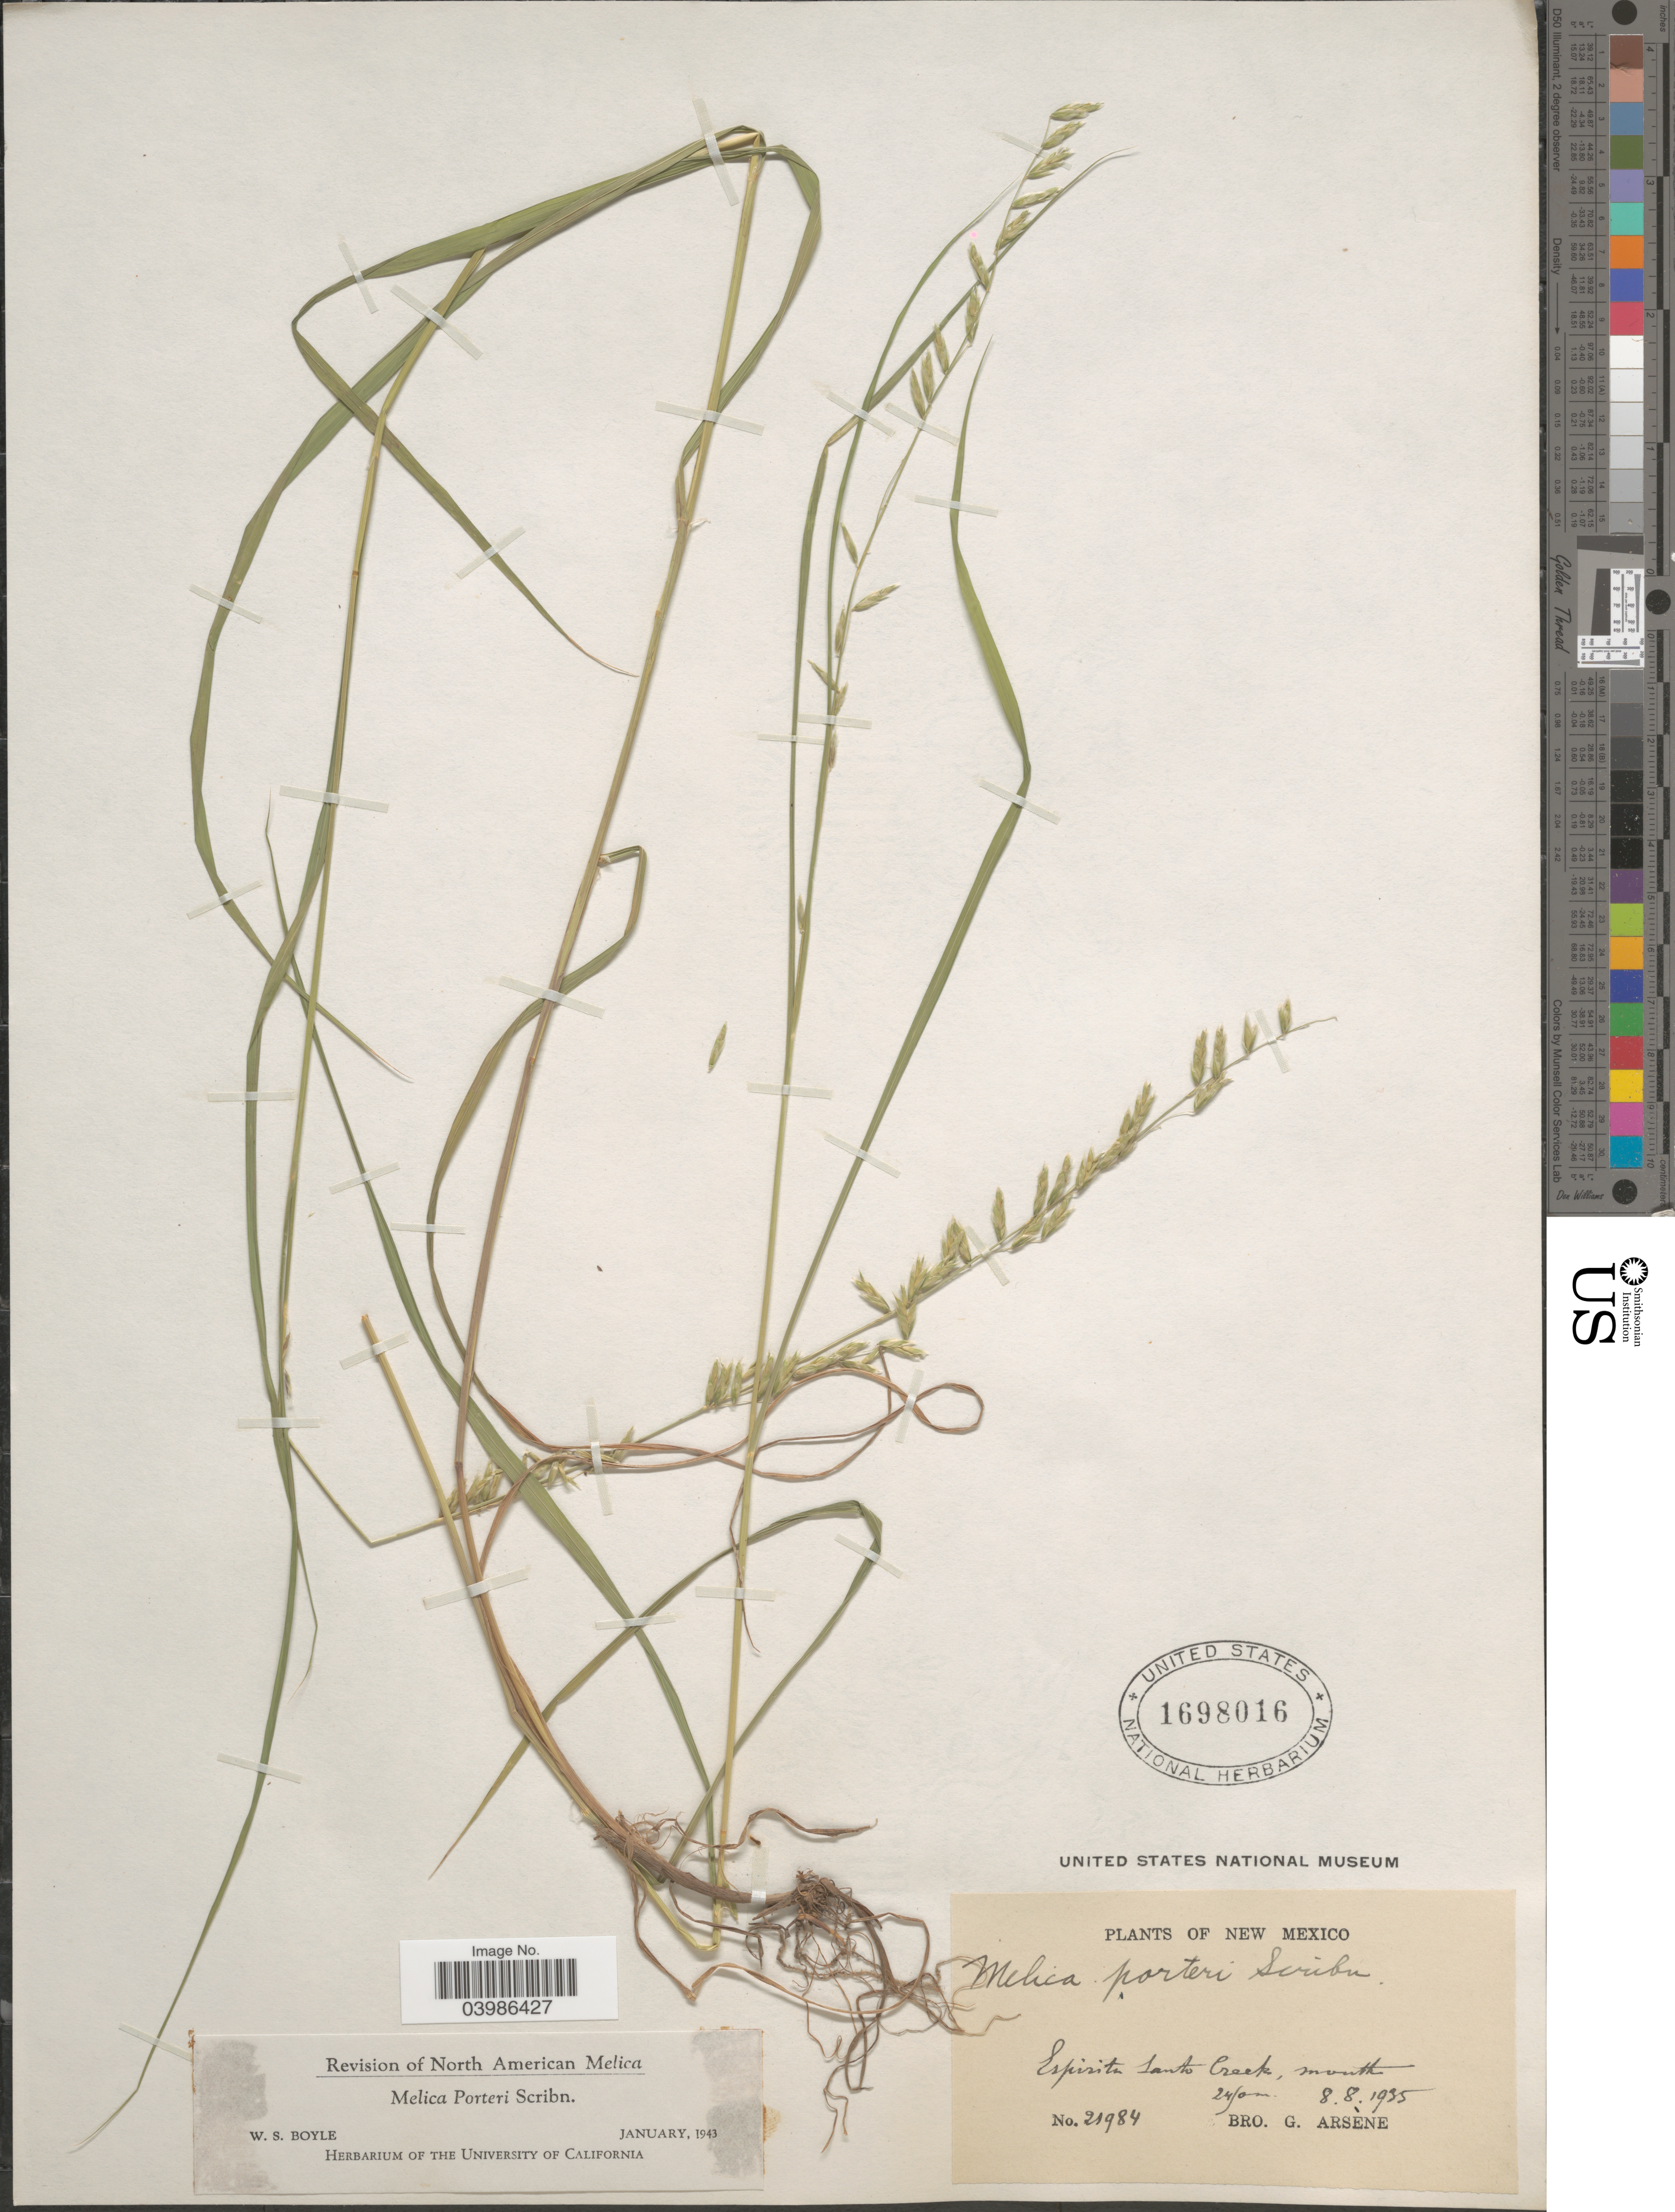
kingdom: Plantae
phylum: Tracheophyta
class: Liliopsida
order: Poales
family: Poaceae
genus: Melica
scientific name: Melica porteri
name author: Scribn.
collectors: Bro. G. Arsène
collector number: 21984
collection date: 1935-08-08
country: United States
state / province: New Mexico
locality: Espiritu Santo Creek, mouth.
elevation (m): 2450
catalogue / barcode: US 1698016